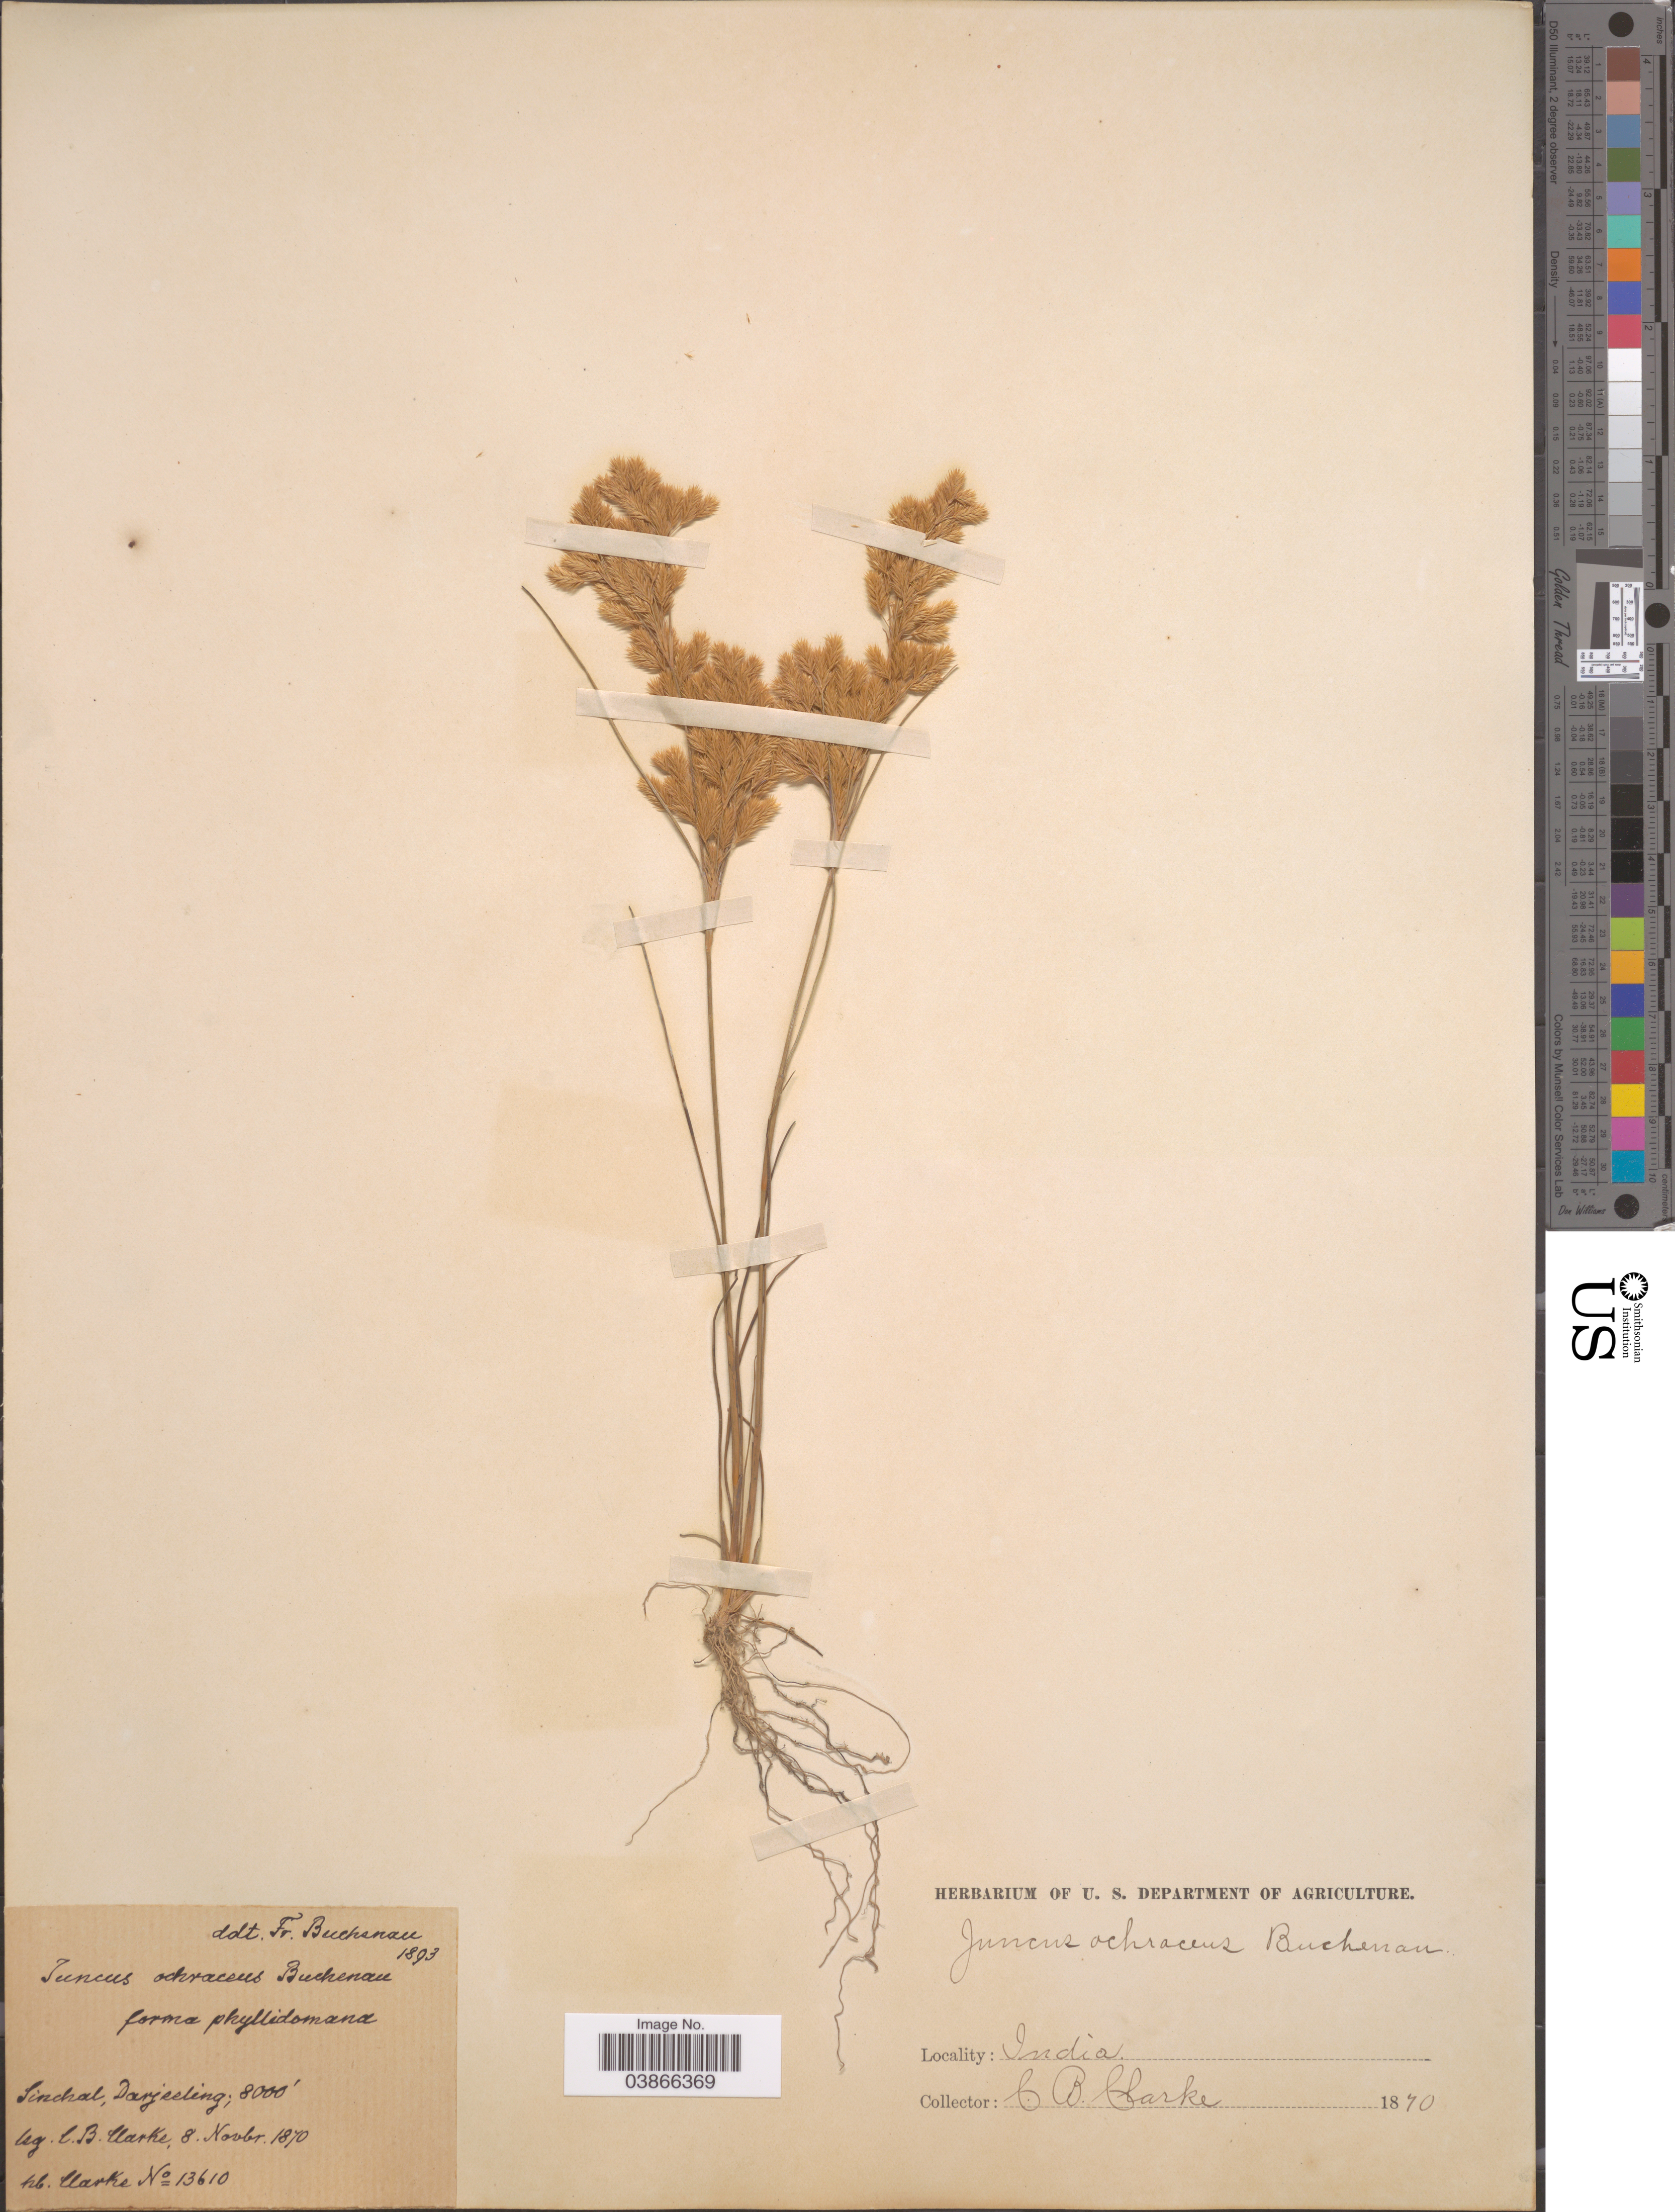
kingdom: Plantae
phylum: Tracheophyta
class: Liliopsida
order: Poales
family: Juncaceae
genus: Juncus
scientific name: Juncus ochraceus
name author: Buchenau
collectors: C. B. Clarke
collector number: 13610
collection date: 1870-11-08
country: India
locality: Sinchal, Darjeeling.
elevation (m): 2438